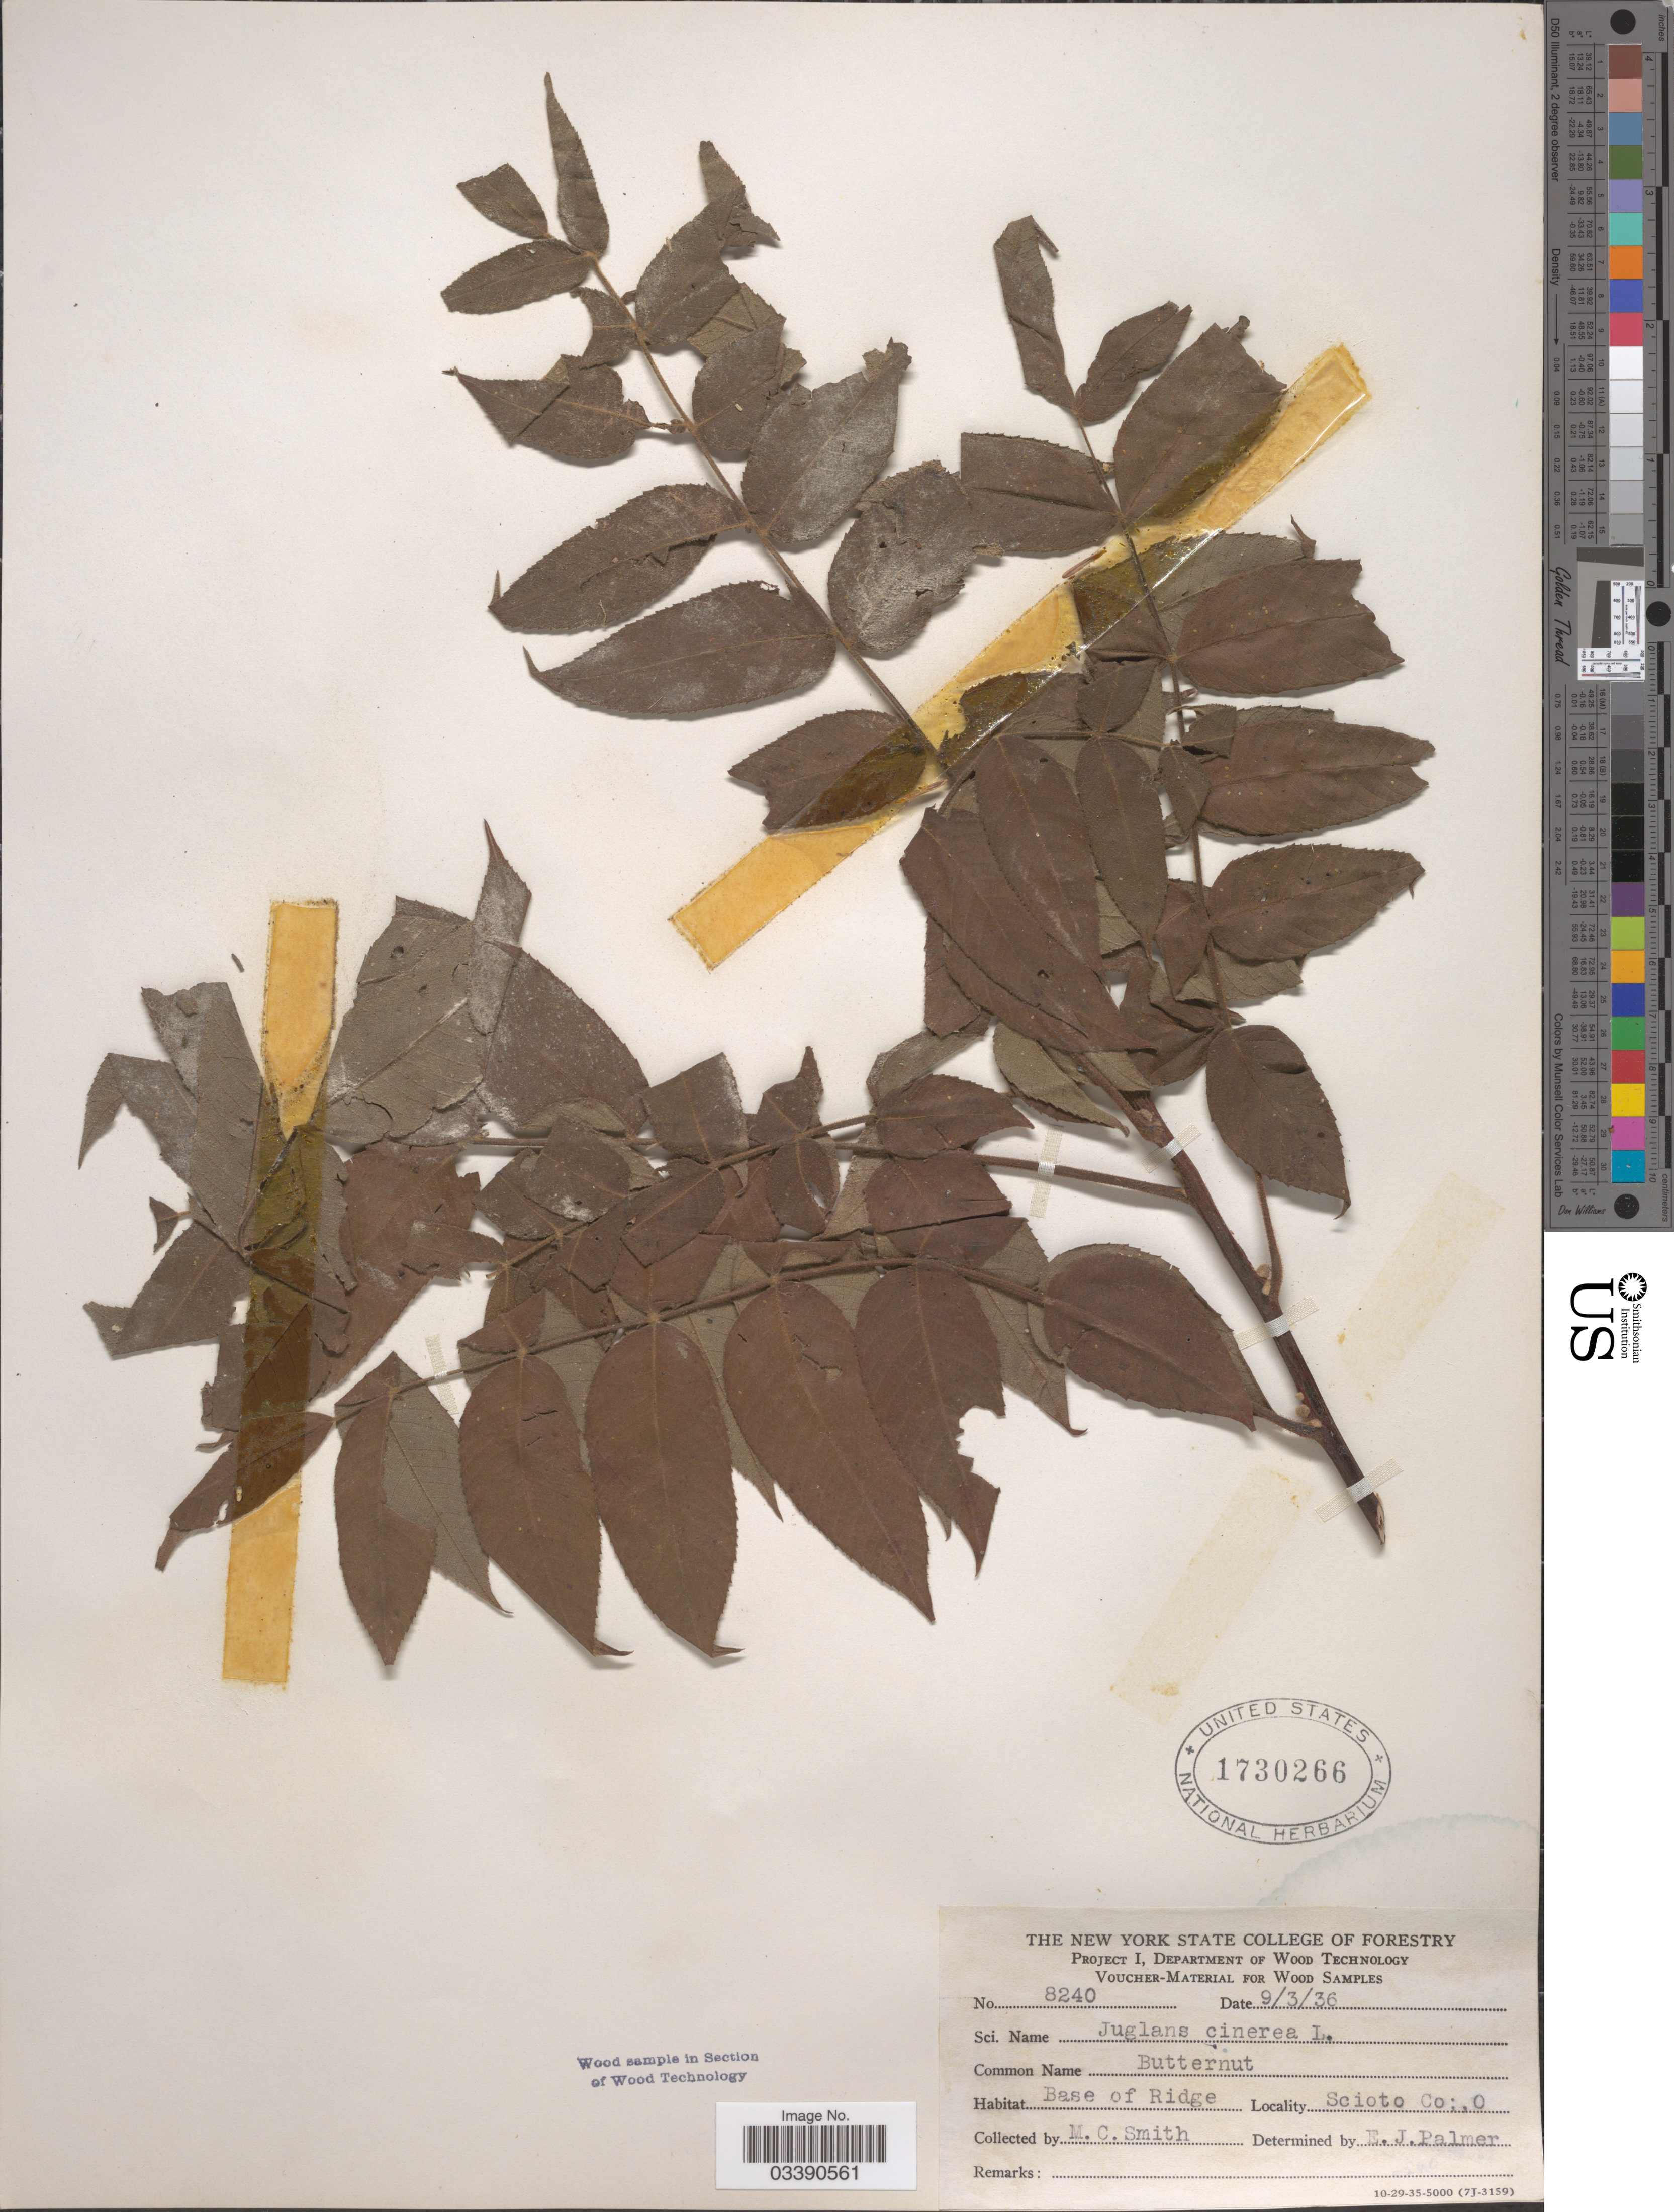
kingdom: Plantae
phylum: Tracheophyta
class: Magnoliopsida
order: Fagales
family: Juglandaceae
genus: Juglans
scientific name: Juglans cinerea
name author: L.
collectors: M. Smith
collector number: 8240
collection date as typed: Transcribed d/m/y: 3/9/36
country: United States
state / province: Ohio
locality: Base of Ridge. Scioto Co.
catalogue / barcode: US 1730266